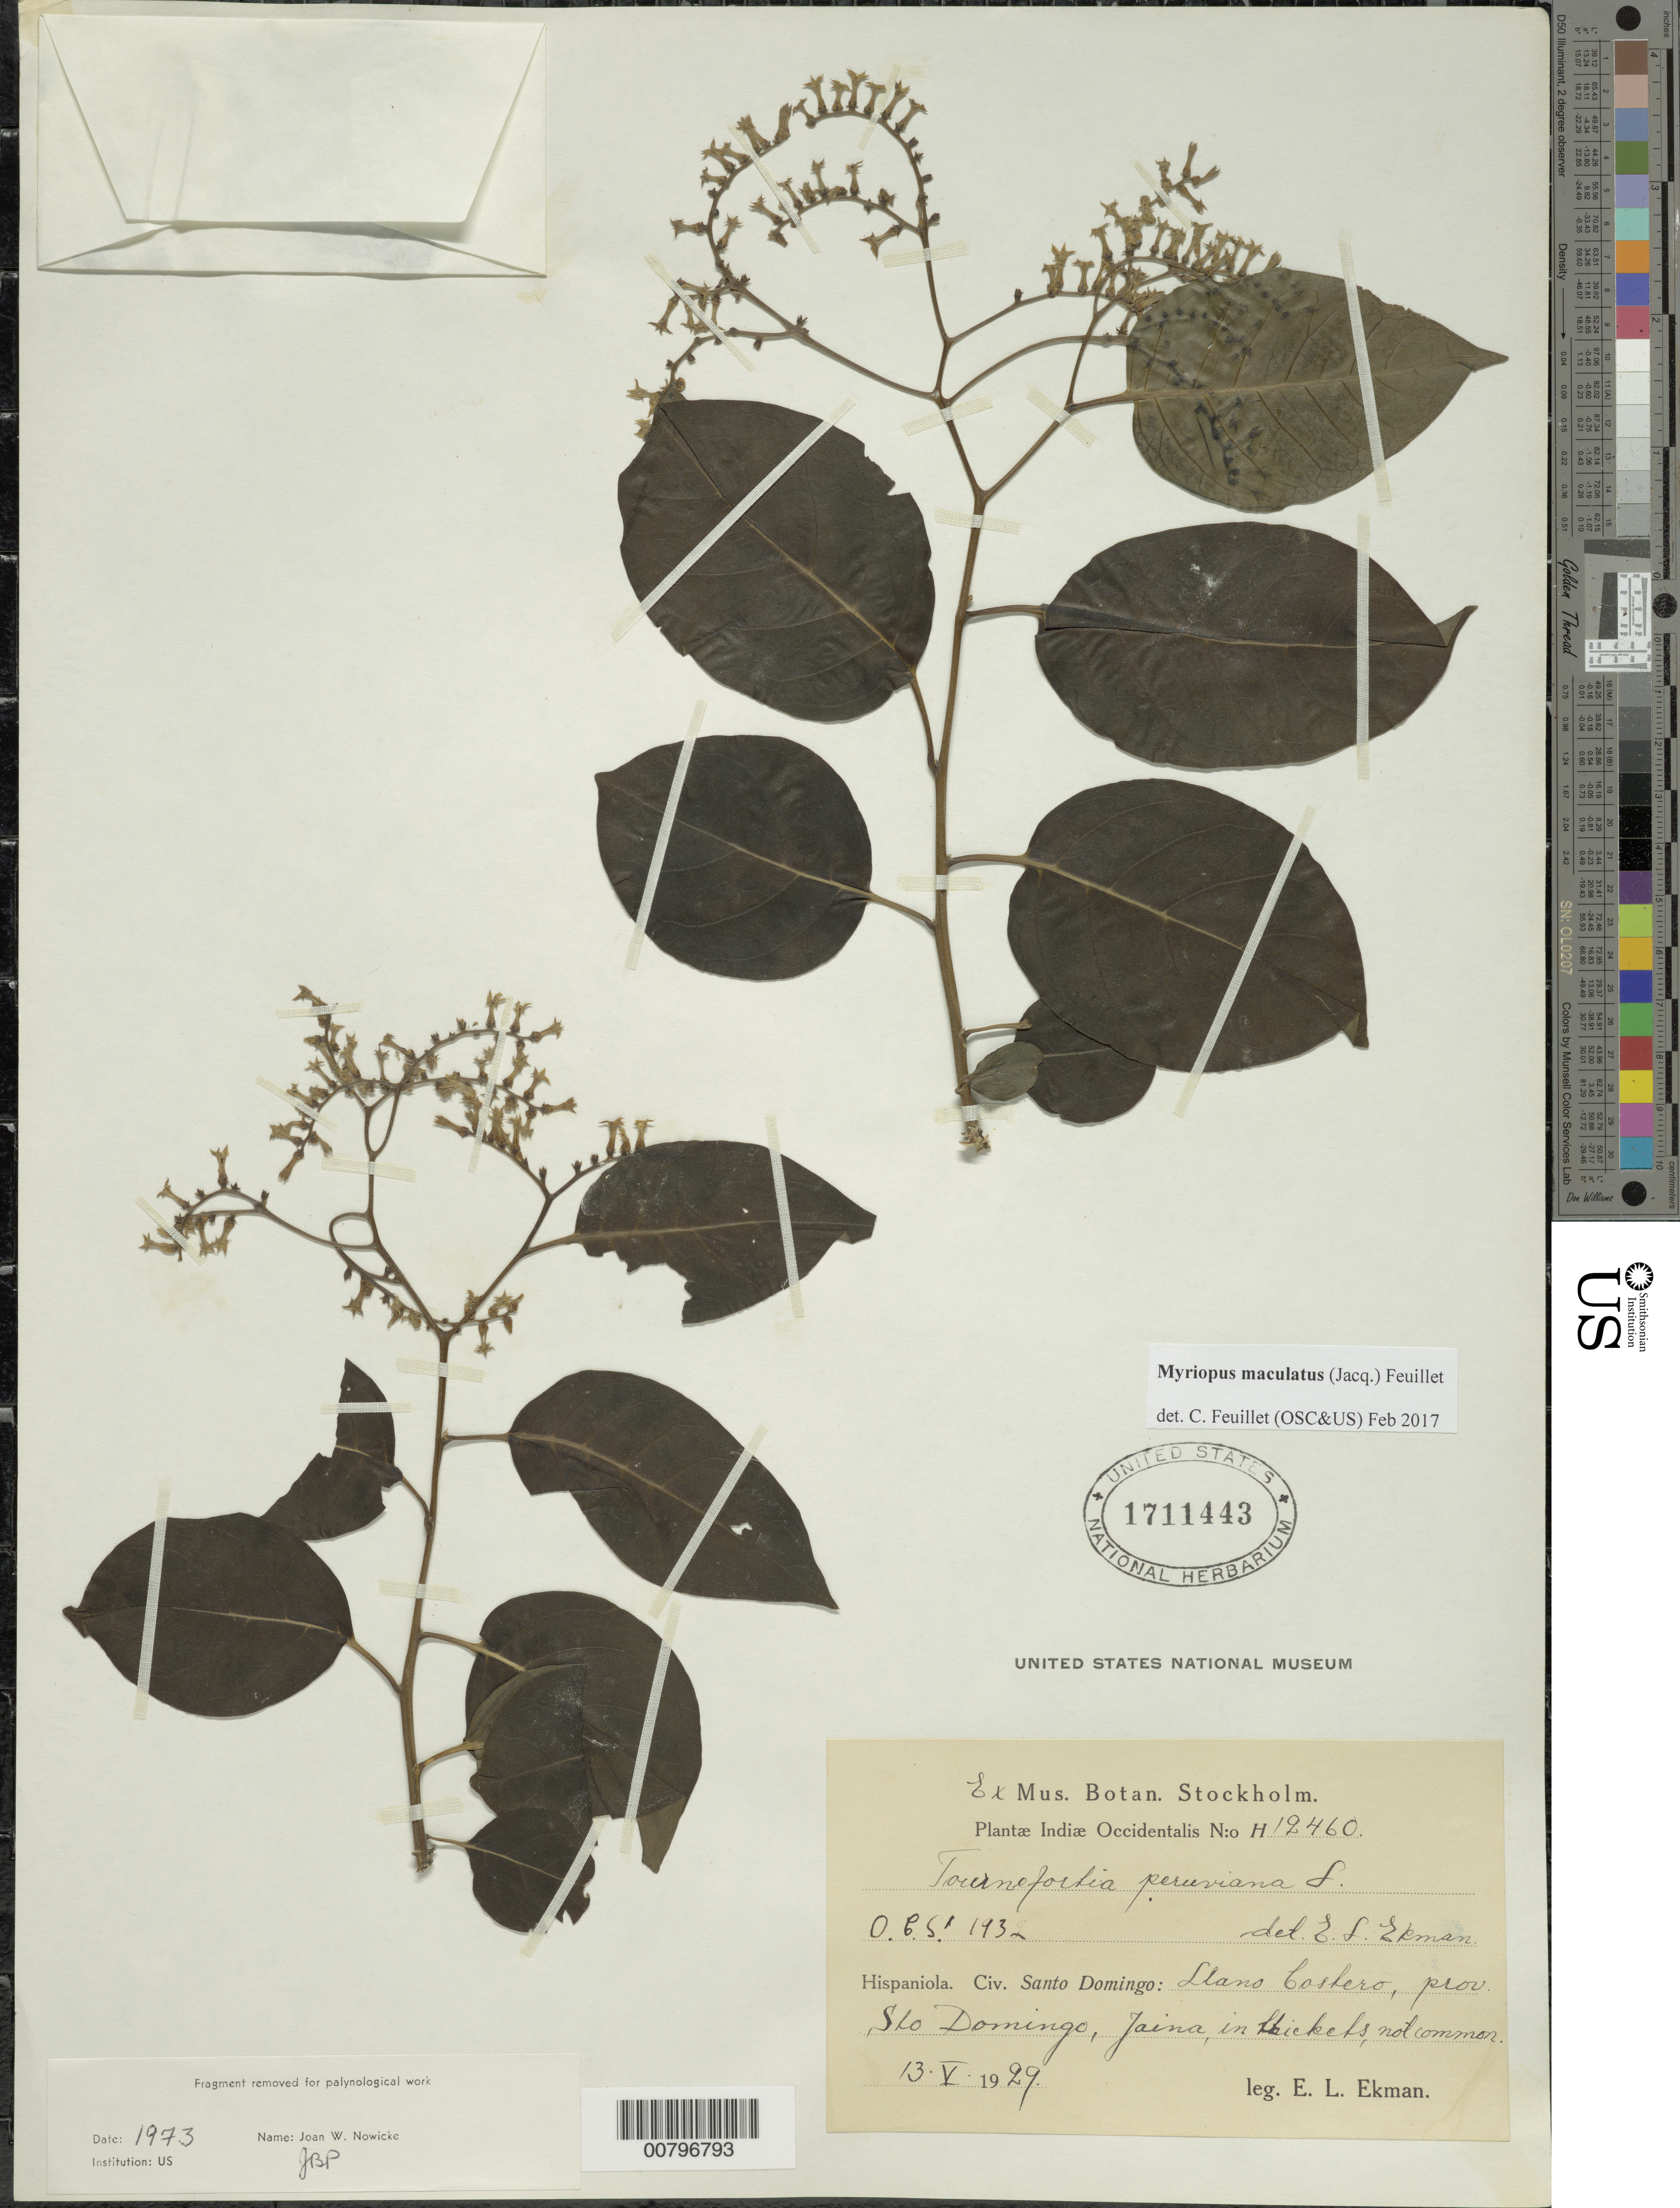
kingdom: Plantae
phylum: Tracheophyta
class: Magnoliopsida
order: Boraginales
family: Heliotropiaceae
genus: Myriopus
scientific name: Myriopus maculatus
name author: (Jacq.) Feuillet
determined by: Feuillet, C.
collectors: E. L. Ekman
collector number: H 12460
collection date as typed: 13 May 1929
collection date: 1929-05-13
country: Dominican Republic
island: Hispaniola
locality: Llano Costero, Province of Santo Domingo, Jaina.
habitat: In thickets.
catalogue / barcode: US 1711443